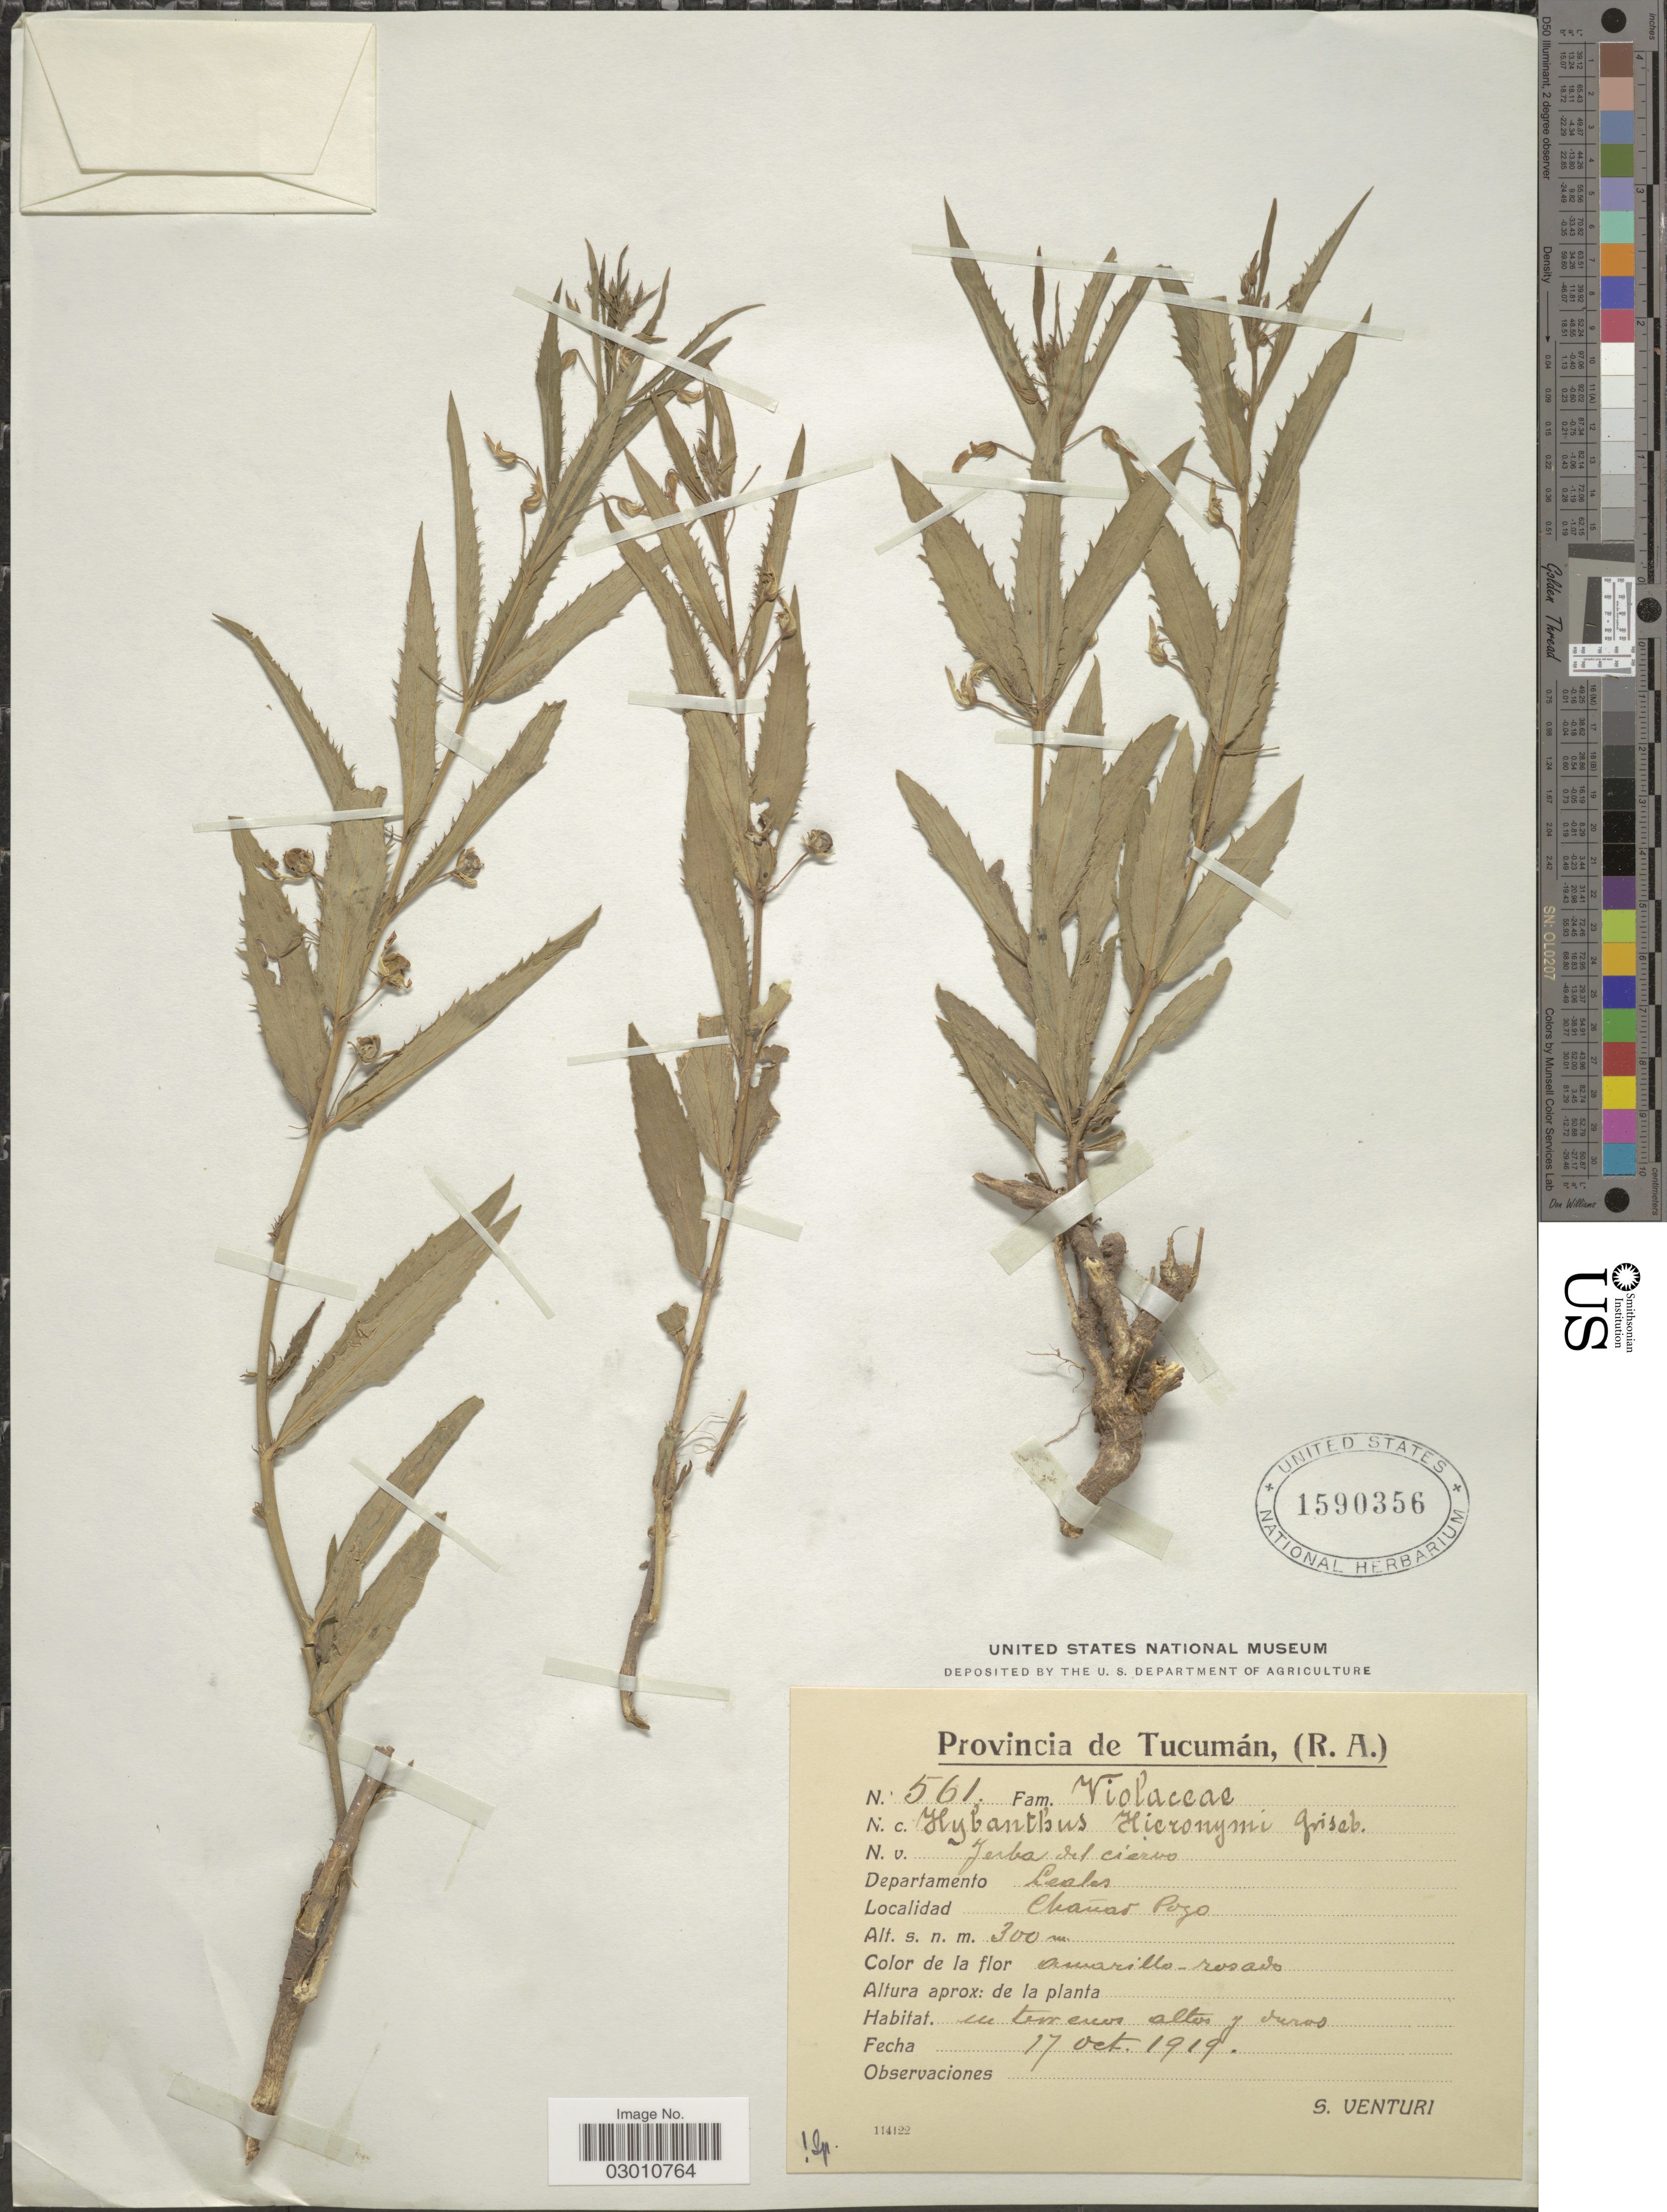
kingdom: Plantae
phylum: Tracheophyta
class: Magnoliopsida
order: Malpighiales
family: Violaceae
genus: Pombalia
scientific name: Pombalia oppositifolia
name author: (L.) Paula-Souza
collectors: S. Venturi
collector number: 561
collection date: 1919-10-17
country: Argentina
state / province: Tucuman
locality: Departamento Leales. Chañar Pozo.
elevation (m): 300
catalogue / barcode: US 1590356